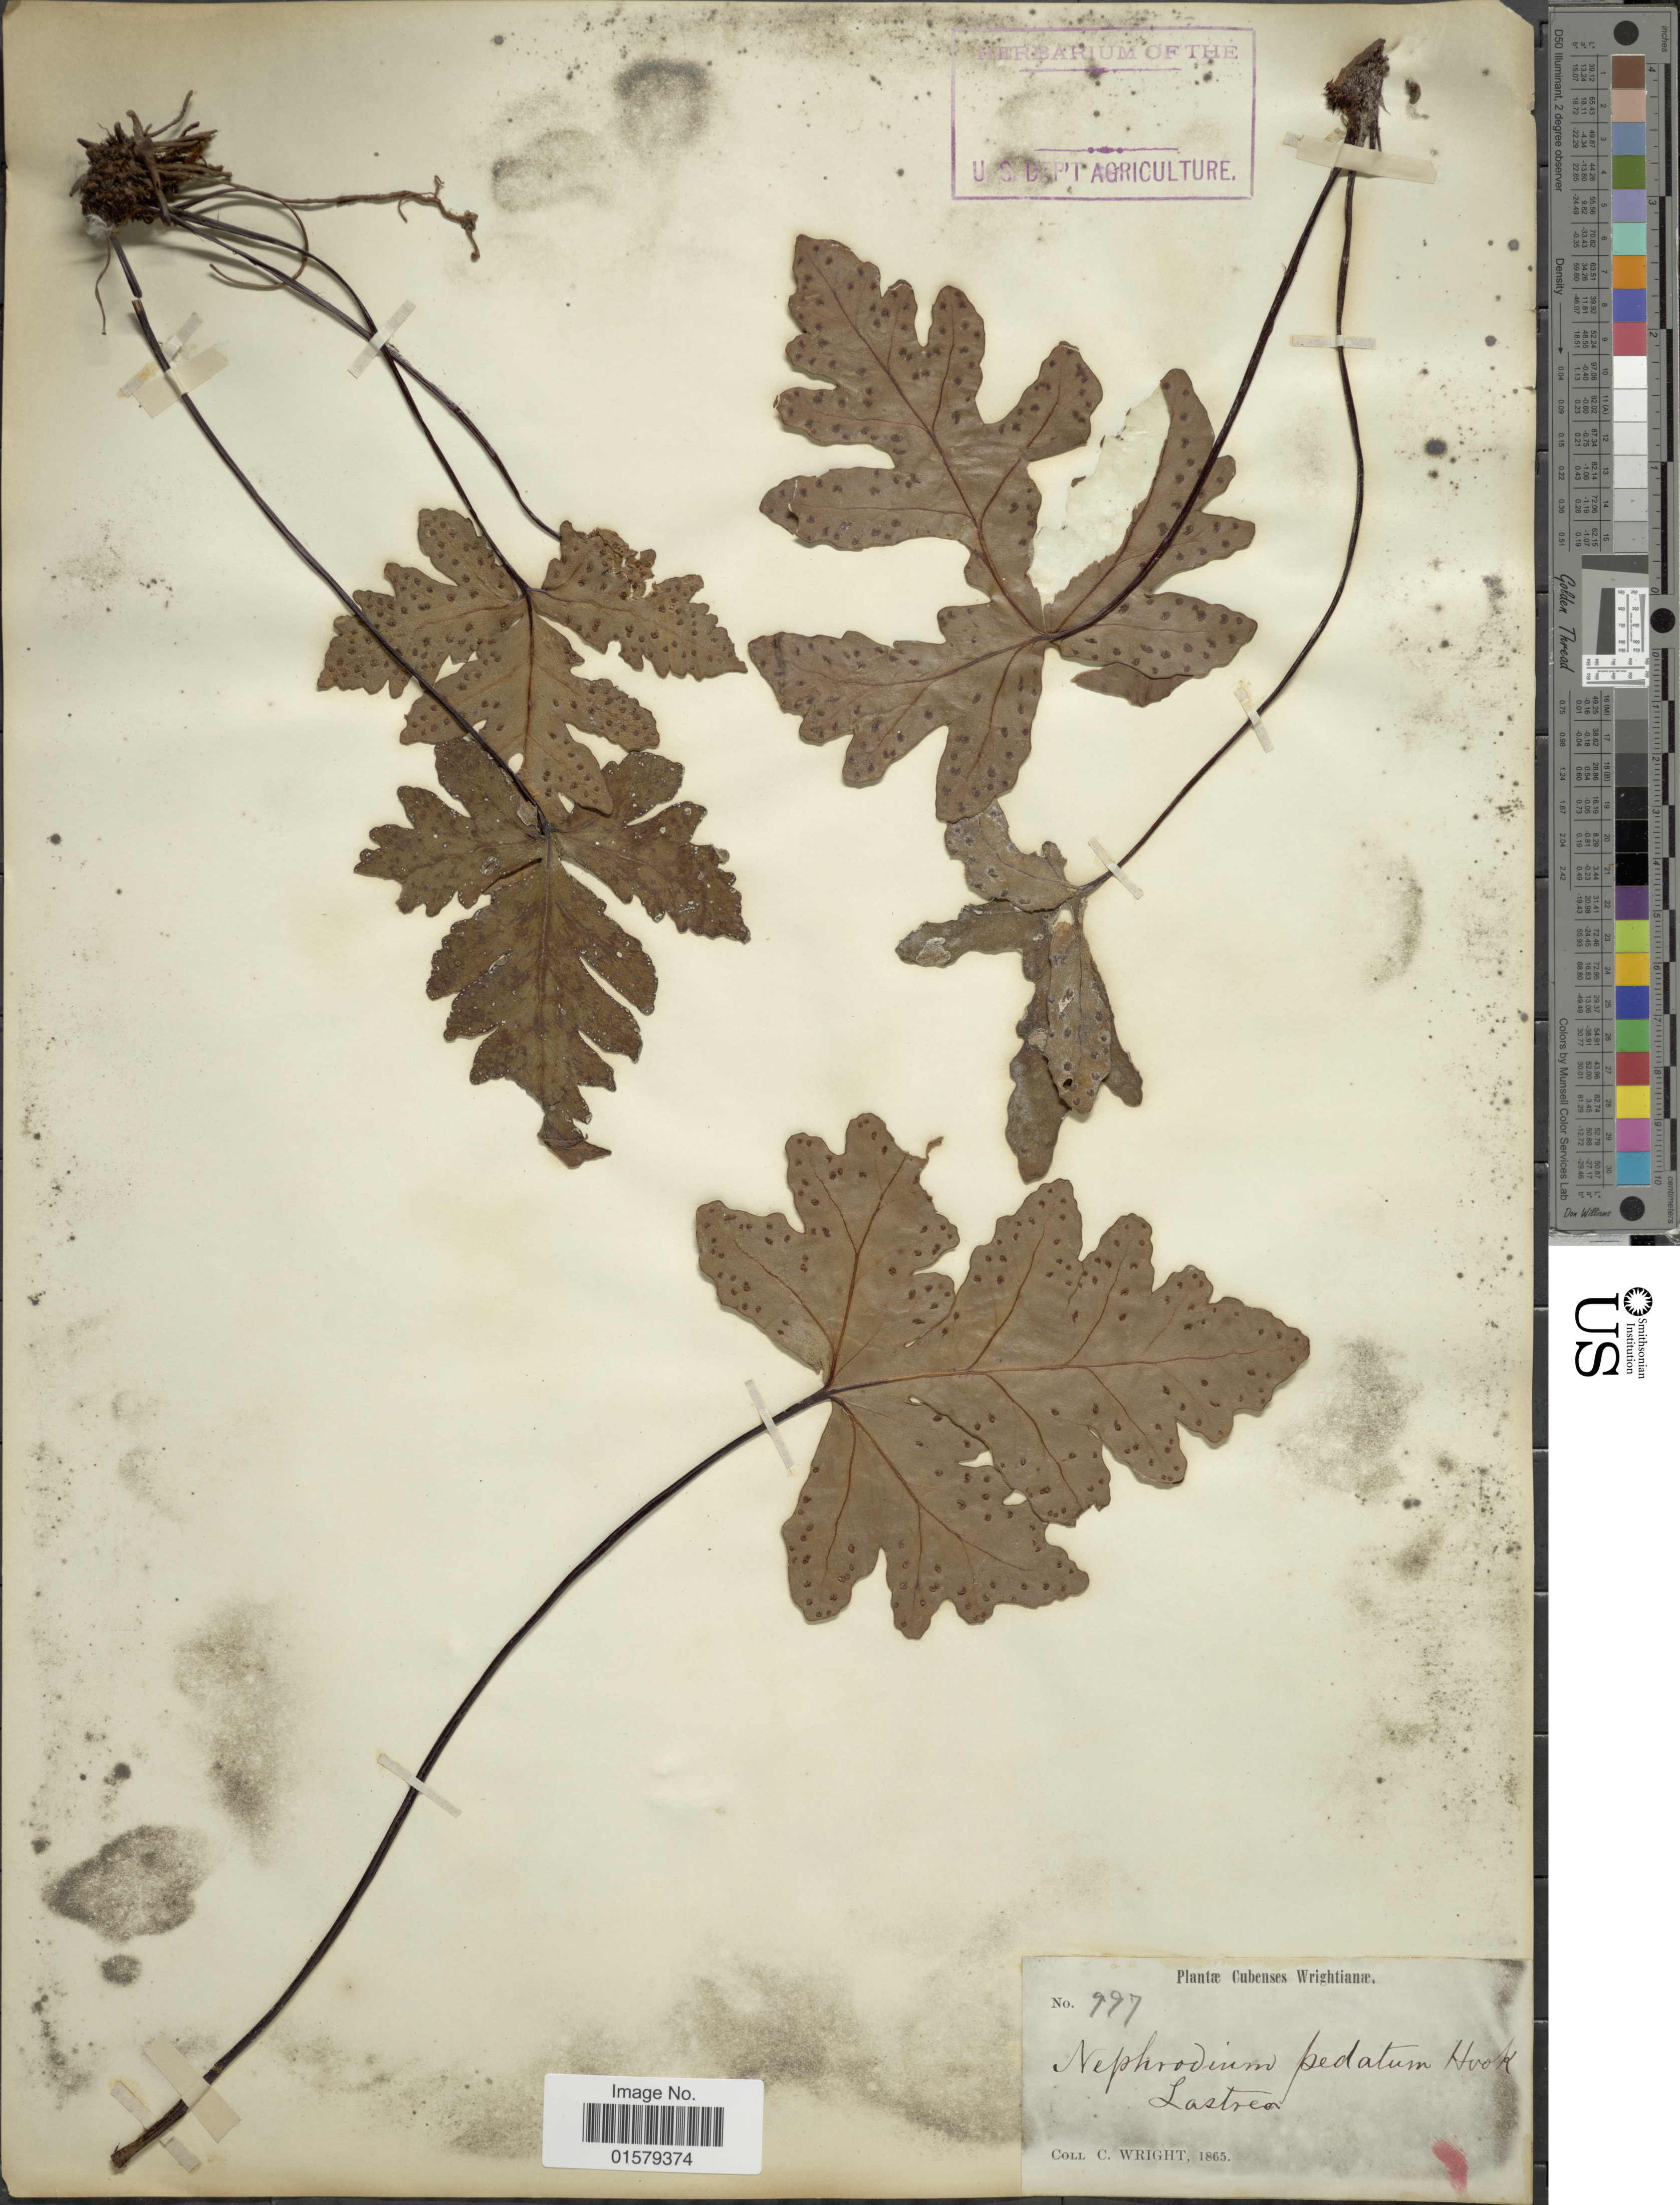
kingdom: Plantae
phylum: Tracheophyta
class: Polypodiopsida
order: Polypodiales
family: Tectariaceae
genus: Tectaria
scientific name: Tectaria pedata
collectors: C. Wright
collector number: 797*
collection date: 1865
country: Cuba